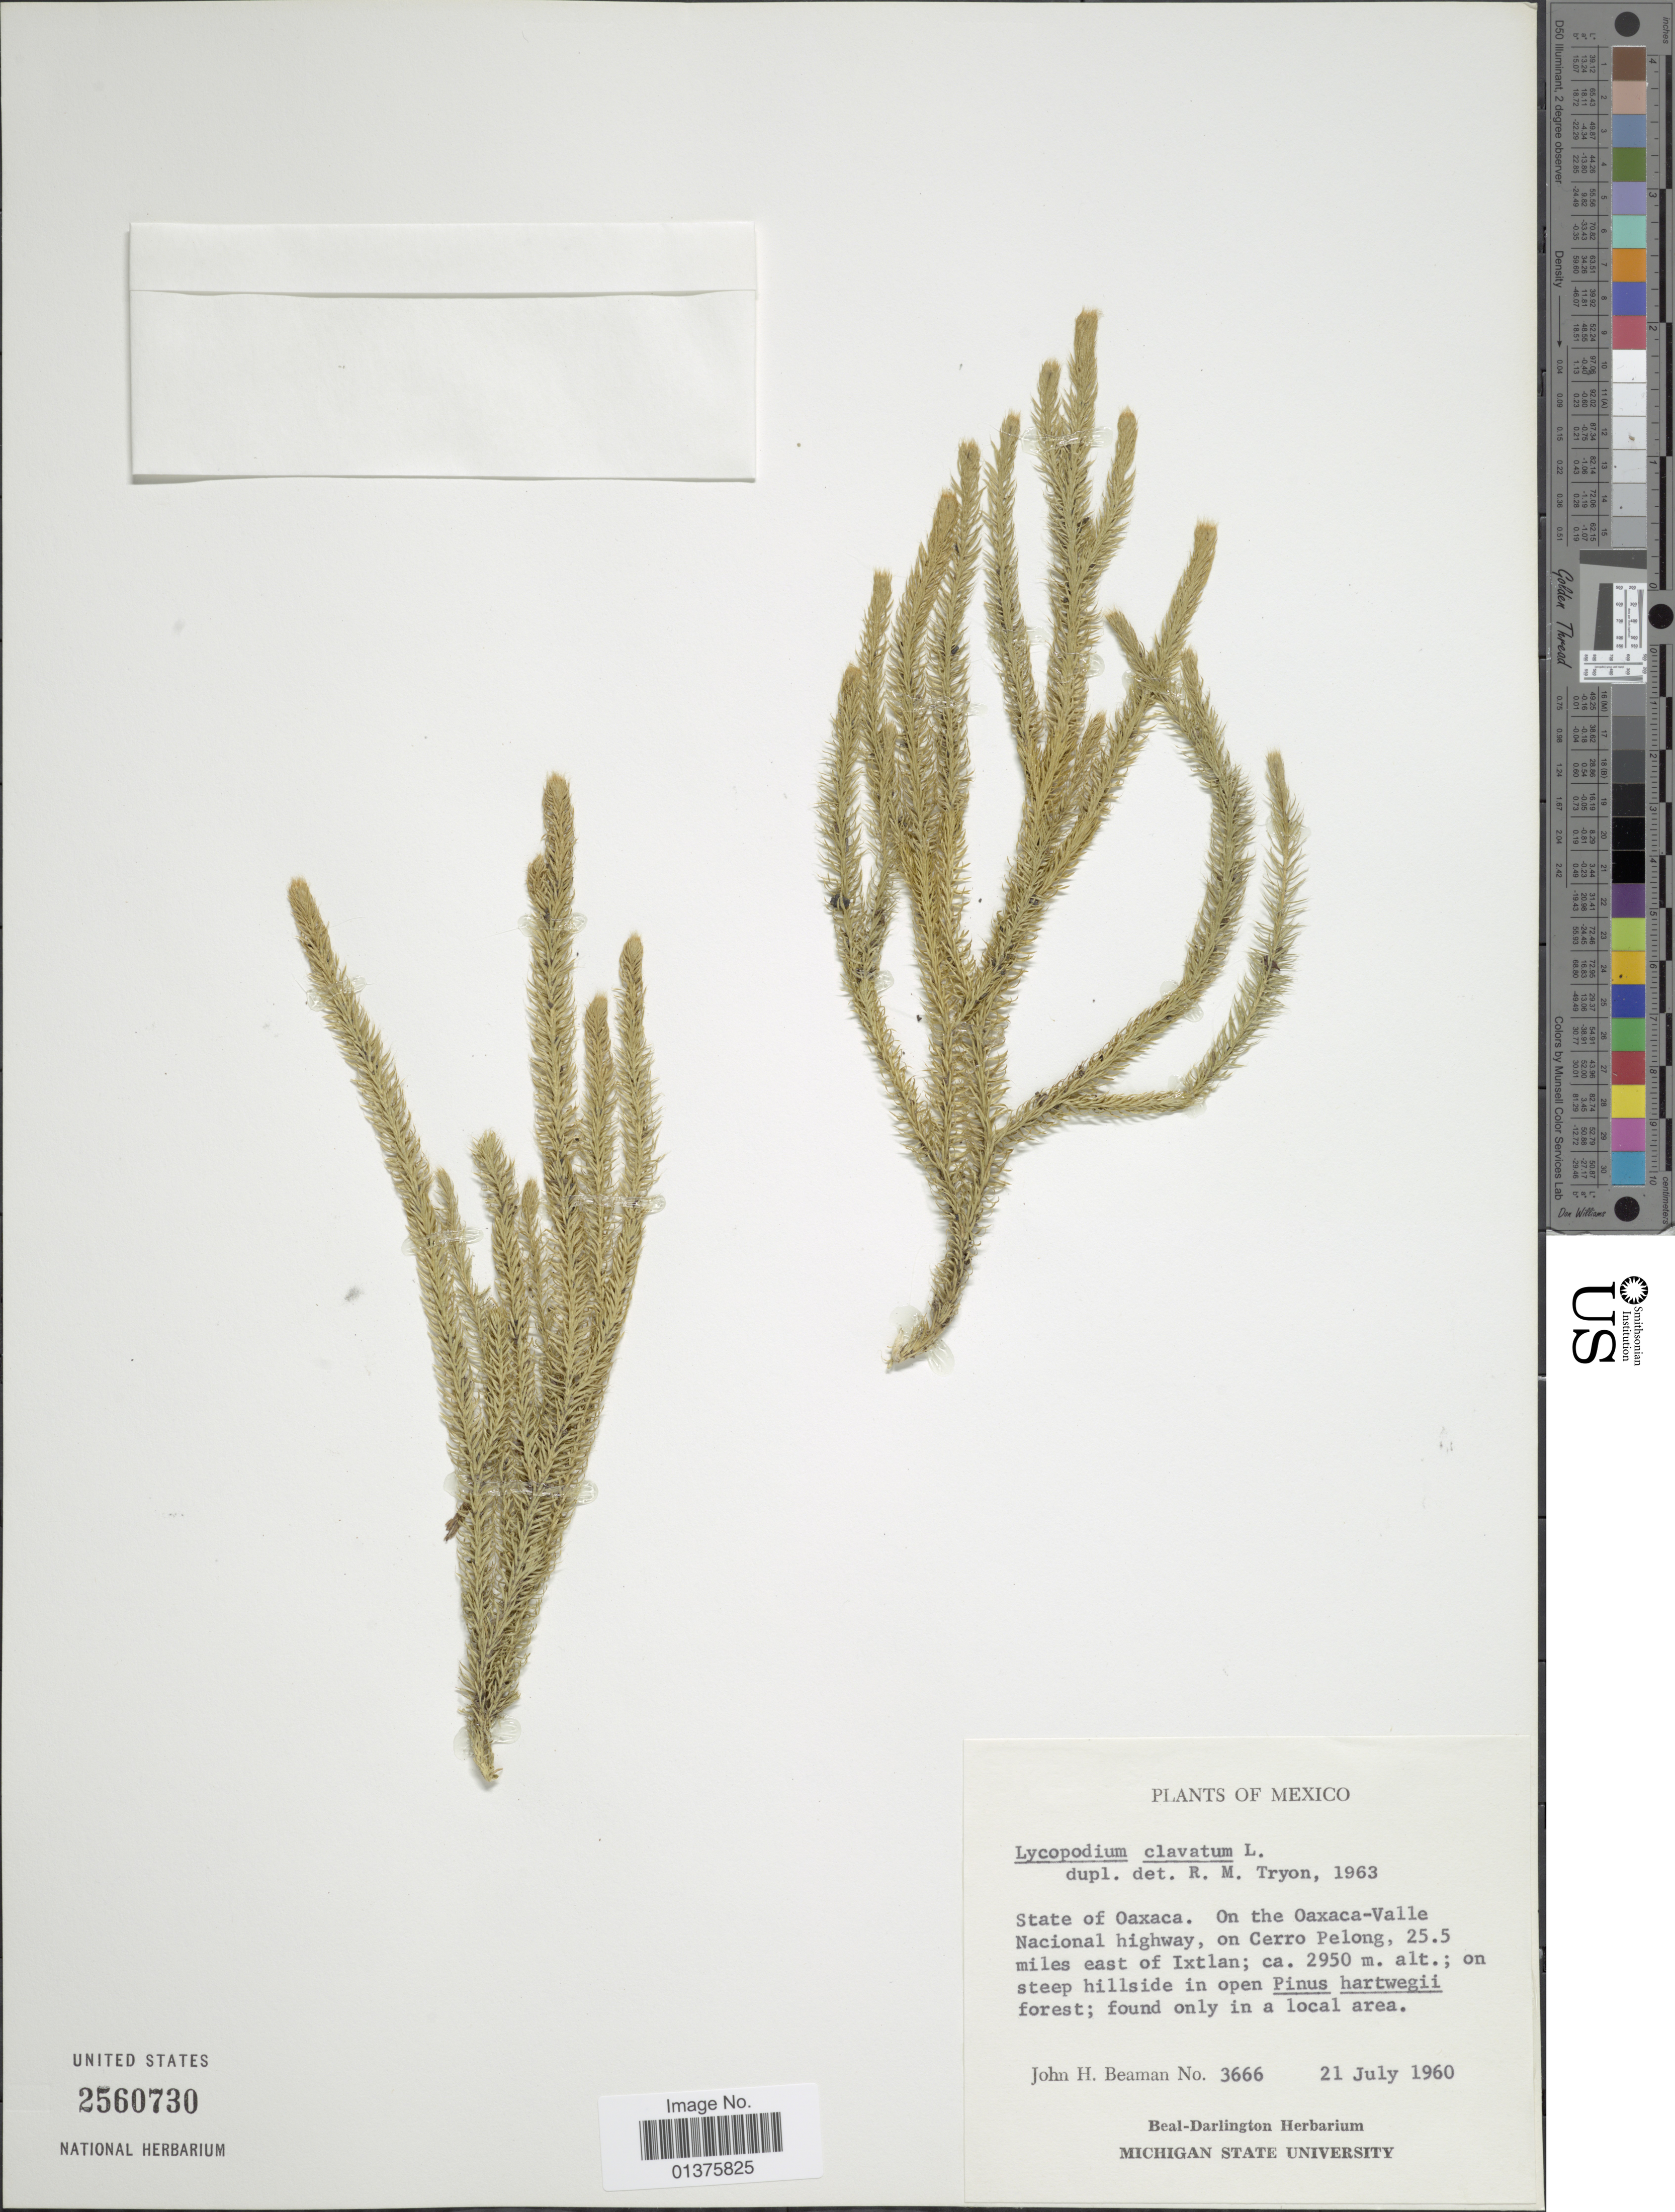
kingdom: Plantae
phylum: Tracheophyta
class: Lycopodiopsida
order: Lycopodiales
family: Lycopodiaceae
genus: Lycopodium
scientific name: Lycopodium clavatum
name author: L.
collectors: J. H. Beaman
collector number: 3666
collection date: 1960-07-21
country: Mexico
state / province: Oaxaca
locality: On the Oaxaca-Valle Nacional highway, on cerro Pelong, 25.5 miles east of Ixtlan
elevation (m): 2950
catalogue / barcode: US 2560730